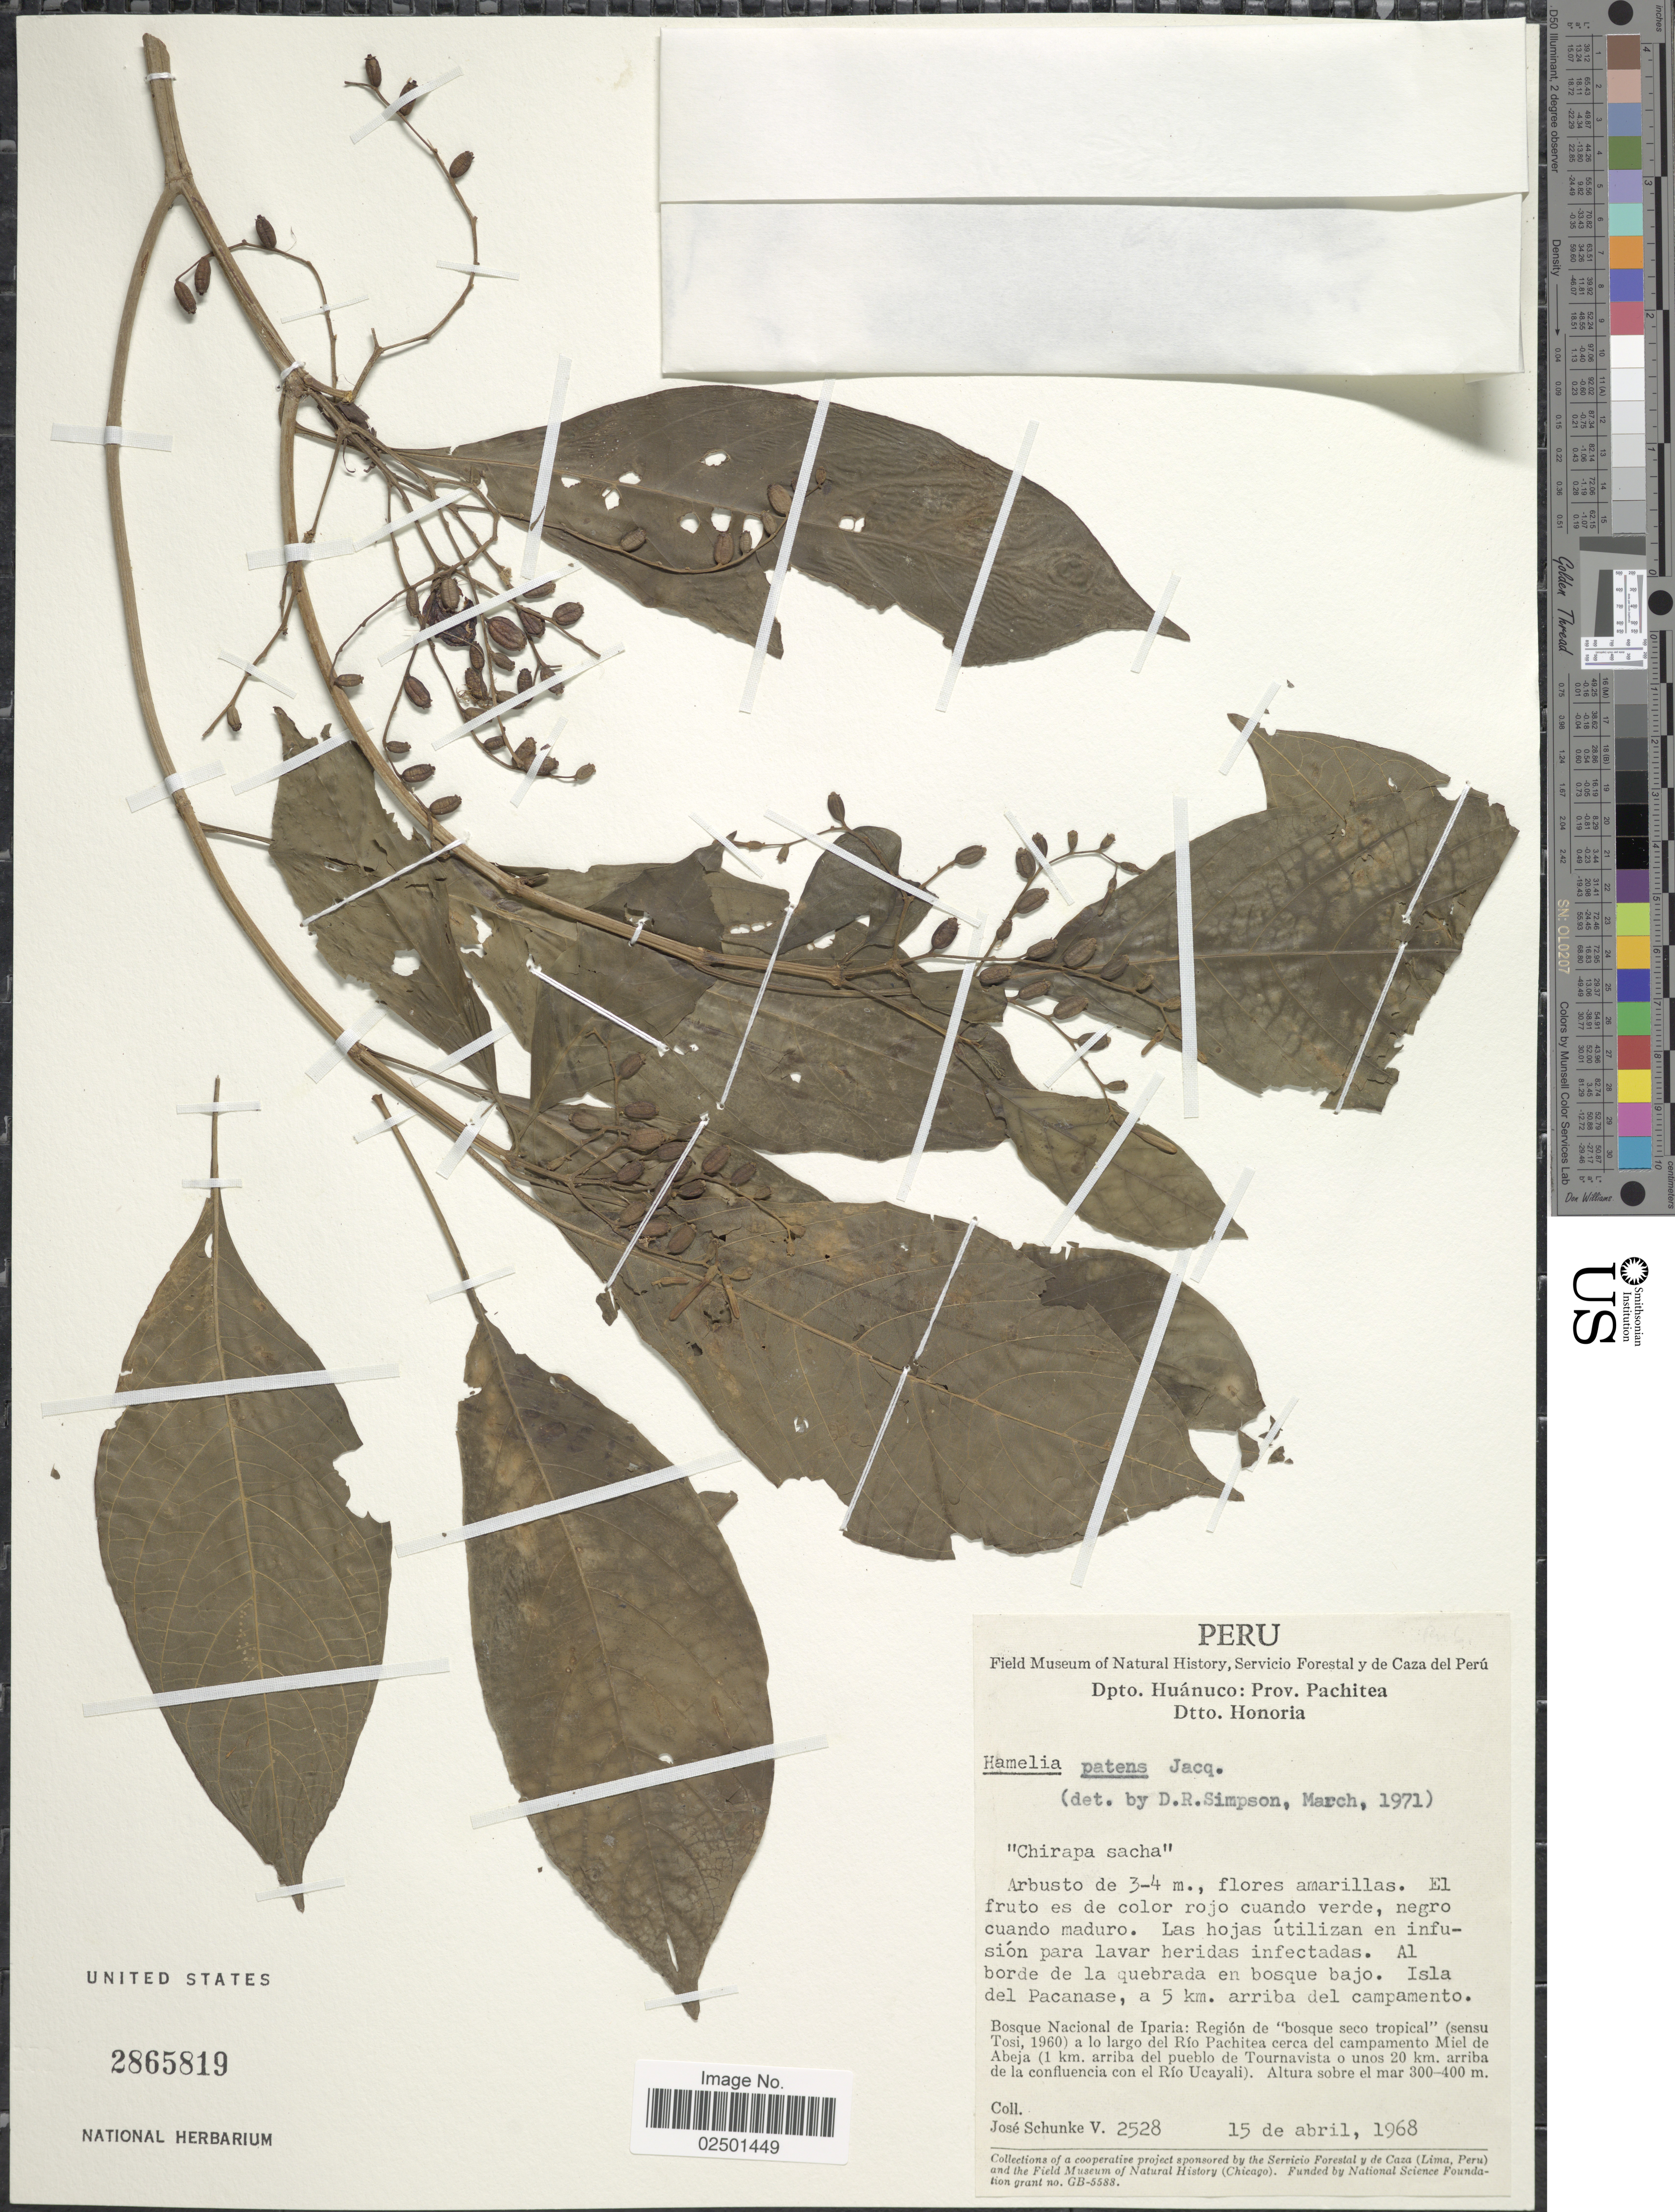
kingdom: Plantae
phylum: Tracheophyta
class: Magnoliopsida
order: Gentianales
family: Rubiaceae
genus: Hamelia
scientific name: Hamelia patens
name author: Jacq.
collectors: J. Schunke Vigo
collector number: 2528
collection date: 1968-04-15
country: Peru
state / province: Huánuco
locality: Dpto. Huánuco: Prov. Pachita. Dtto. Honoria. Isla del Pacanase, a 5 km. arriba del campamento. Bosque Nacional de Iparia: Region de "bosque seco tropical" a lo largo del Rio Pachita cerca del campamento Miel de Abeja (1 km. arriba del pueblo de Tournavista o unos 20 km. arrriba de la confluencia con el Rio Ucayali).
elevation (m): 300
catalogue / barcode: US 2865819